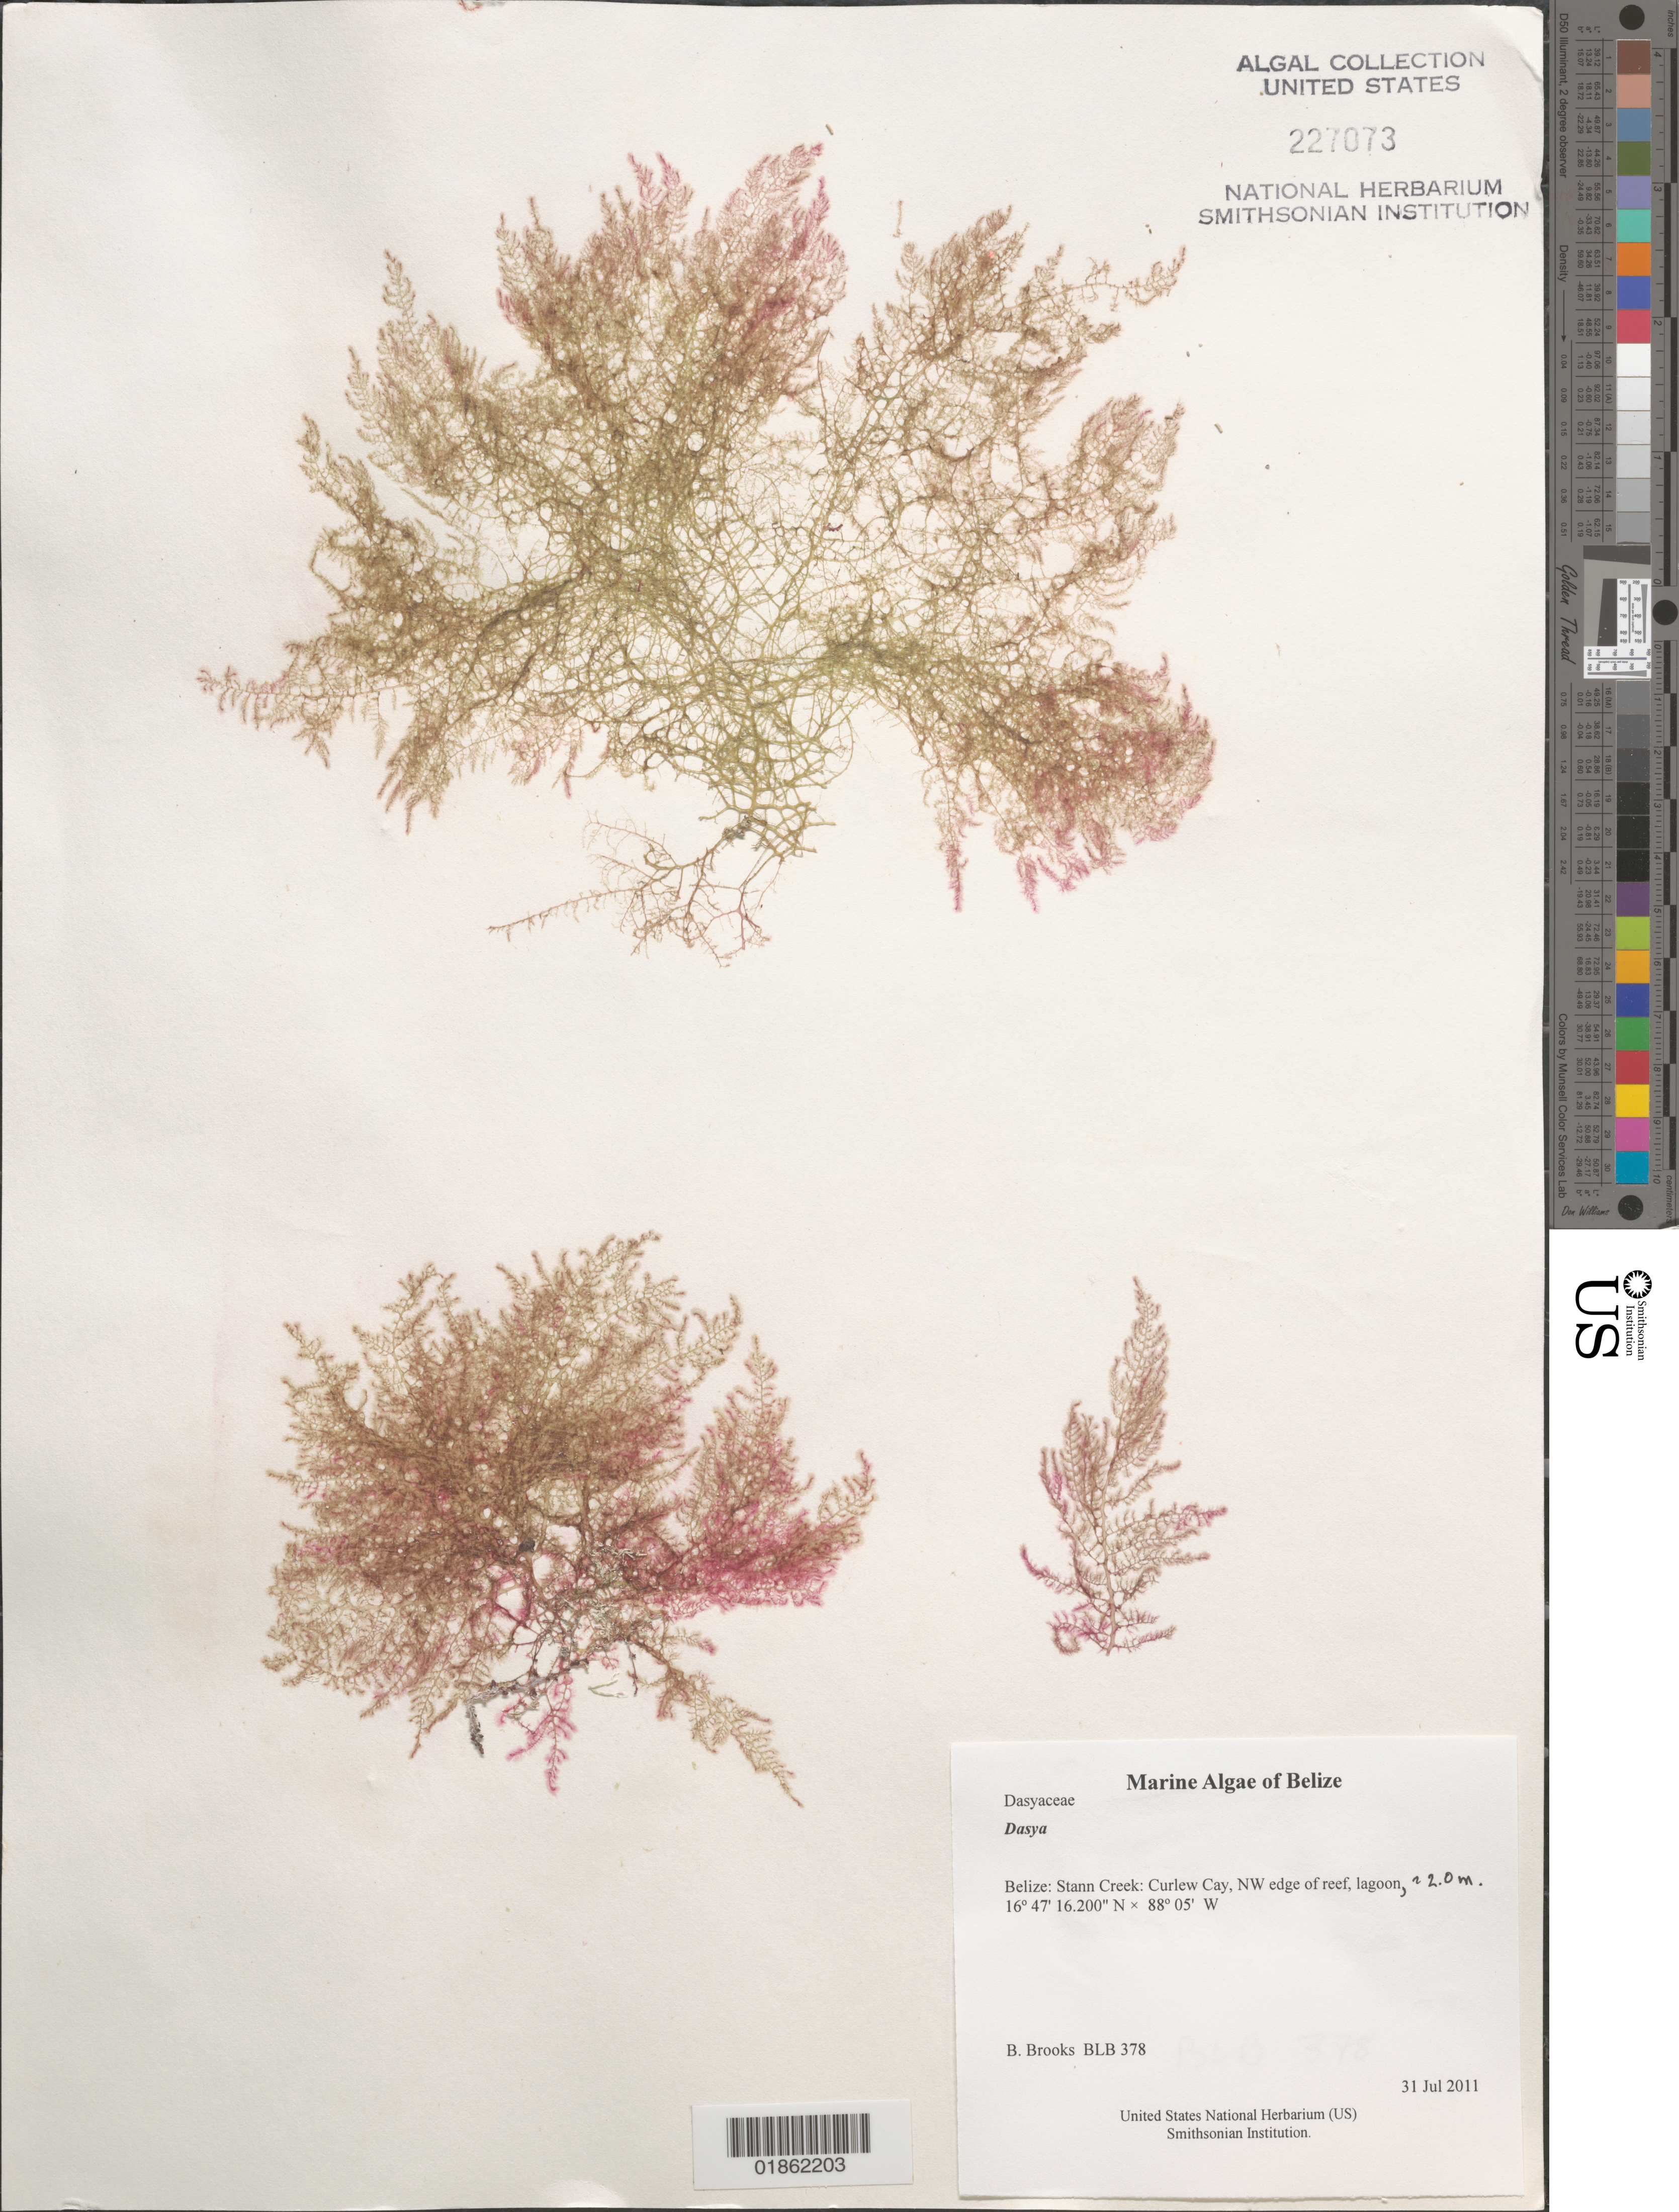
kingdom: Plantae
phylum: Rhodophyta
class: Florideophyceae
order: Ceramiales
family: Dasyaceae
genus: Dasya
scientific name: Dasya sp.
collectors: B. Brooks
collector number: BLB 378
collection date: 2011-07-31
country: Belize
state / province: Stann Creek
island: Curlew Cay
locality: Curlew Cay, NW edge of reef, lagoon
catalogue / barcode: US 227073